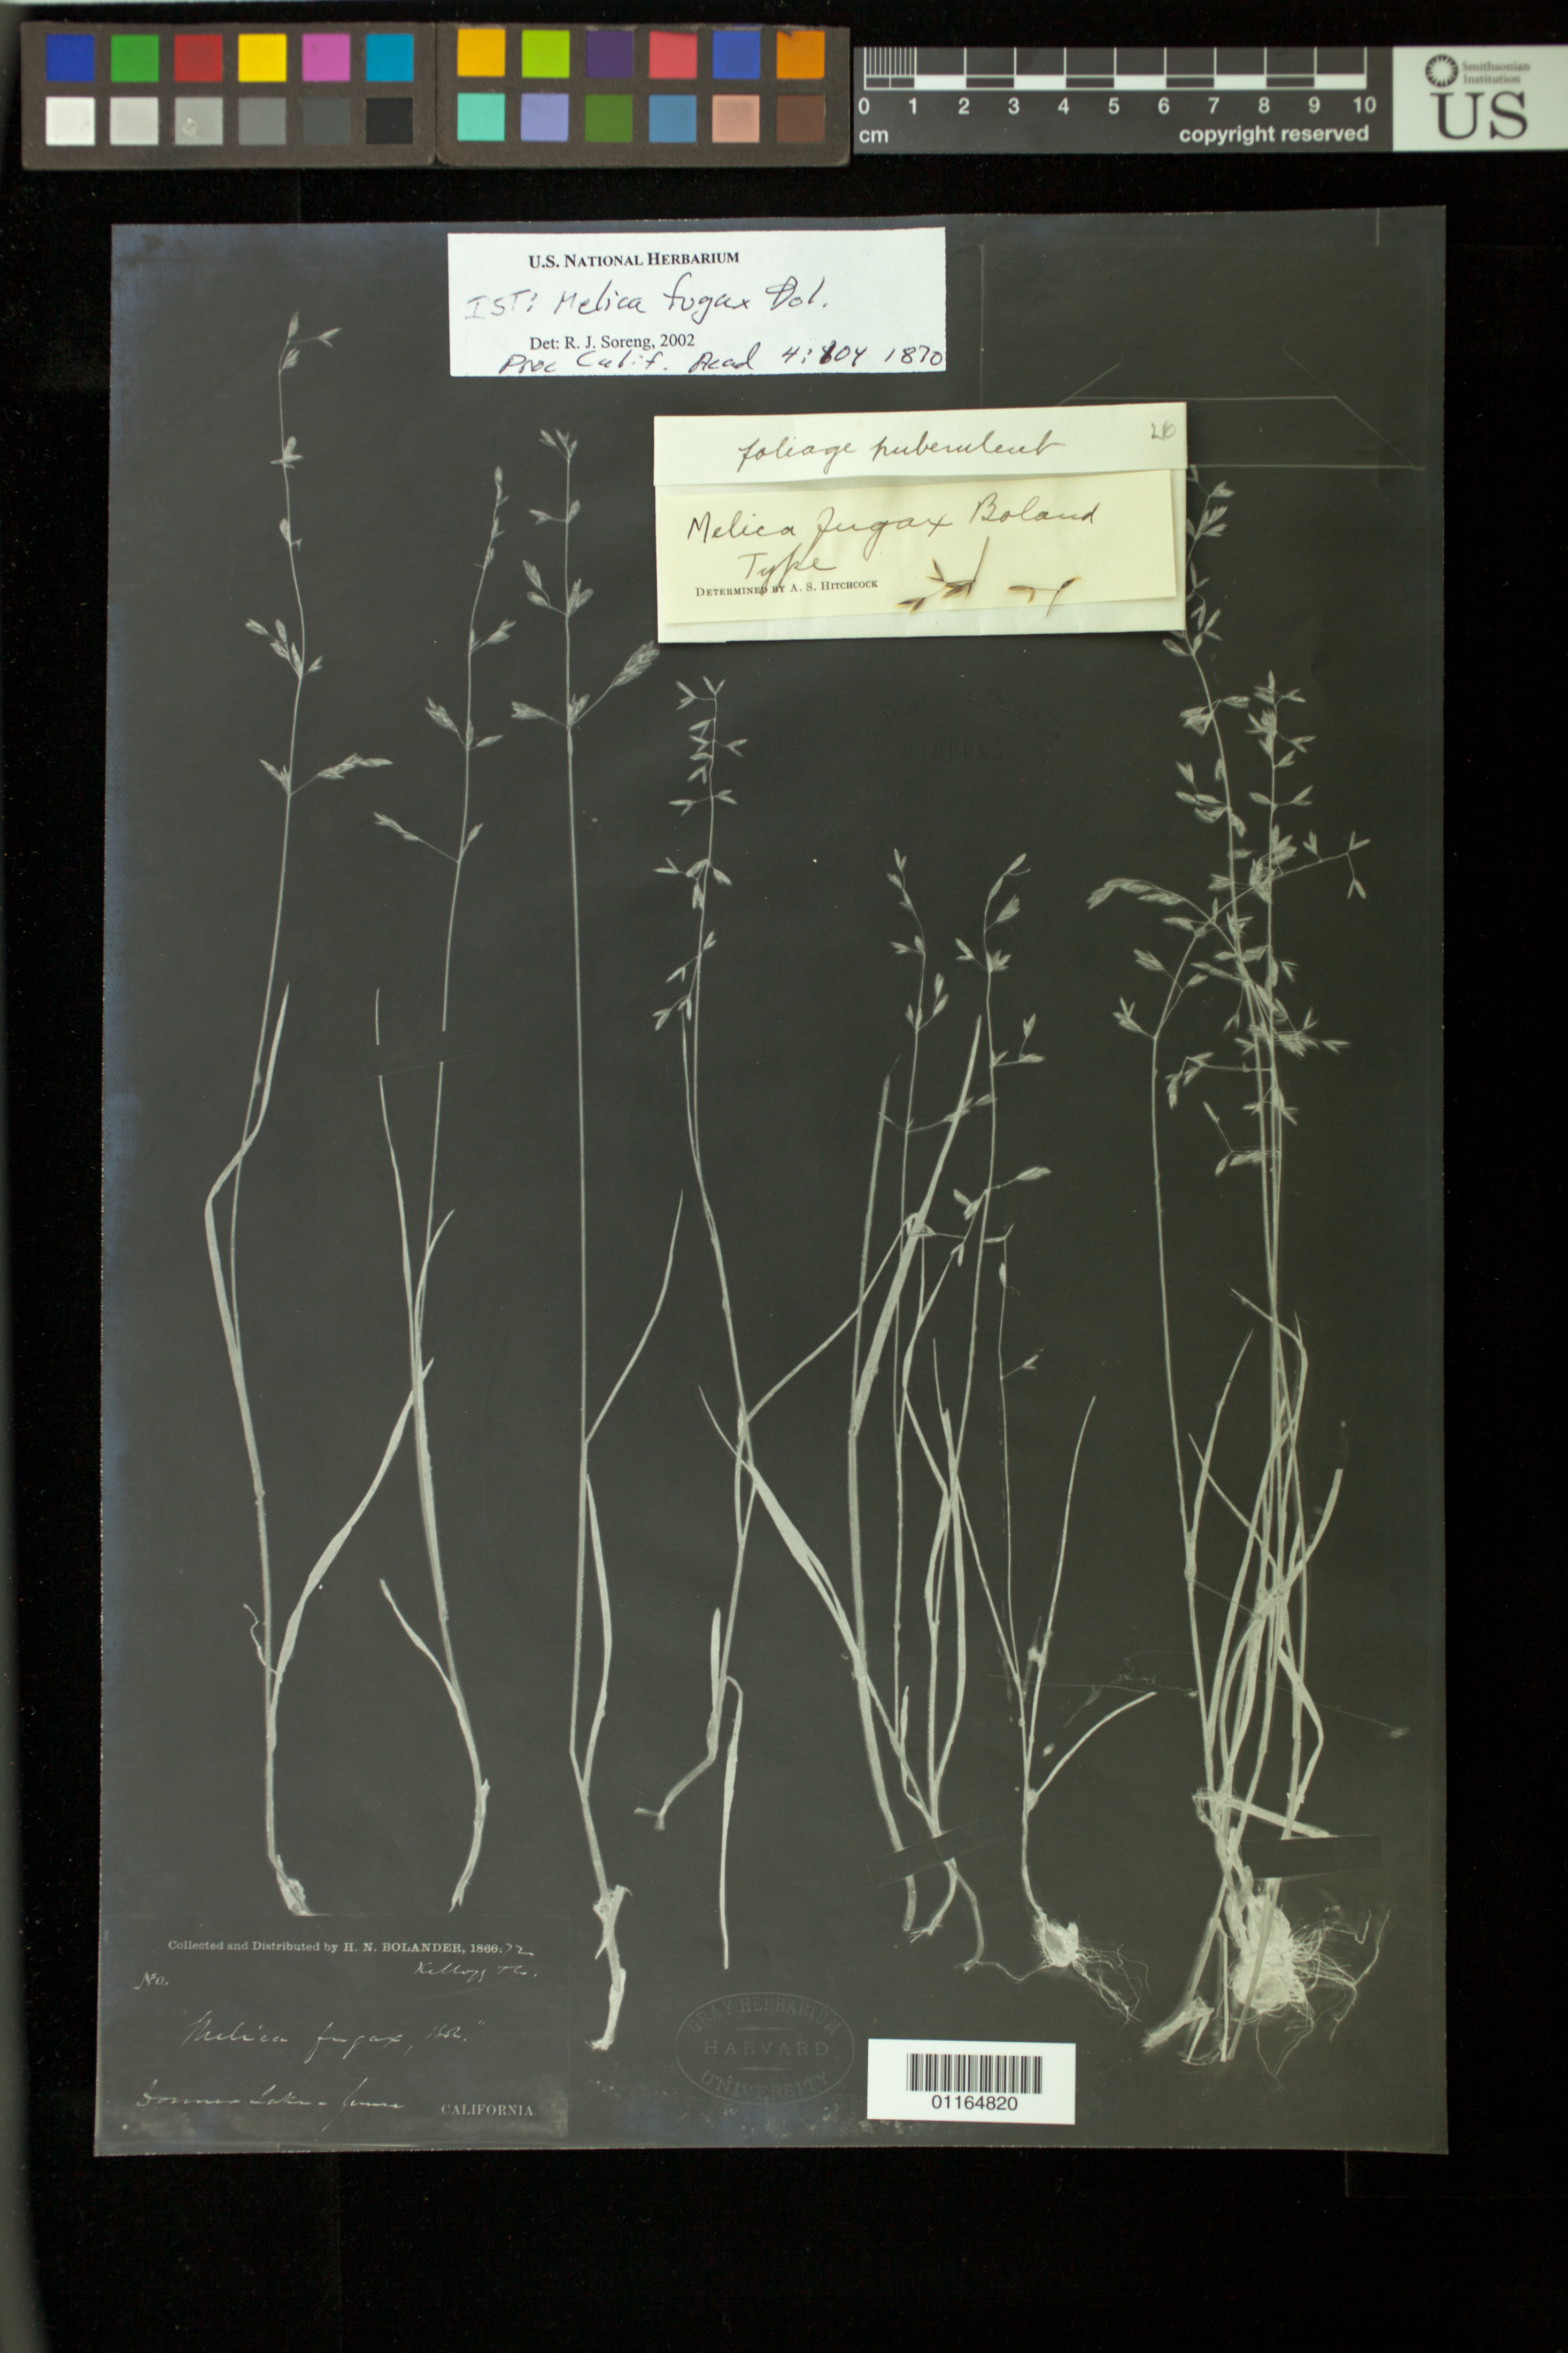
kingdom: Plantae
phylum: Tracheophyta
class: Liliopsida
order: Poales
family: Poaceae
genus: Melica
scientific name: Melica fugax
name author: Bol.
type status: Type Collection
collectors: -- Kellogg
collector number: Bolander s.n.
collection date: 1866/1872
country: United States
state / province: California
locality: Donner Lake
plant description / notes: Photostat and fragmentary material of type specimen ex herb. Gray (GH/HUH)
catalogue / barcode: US 100045